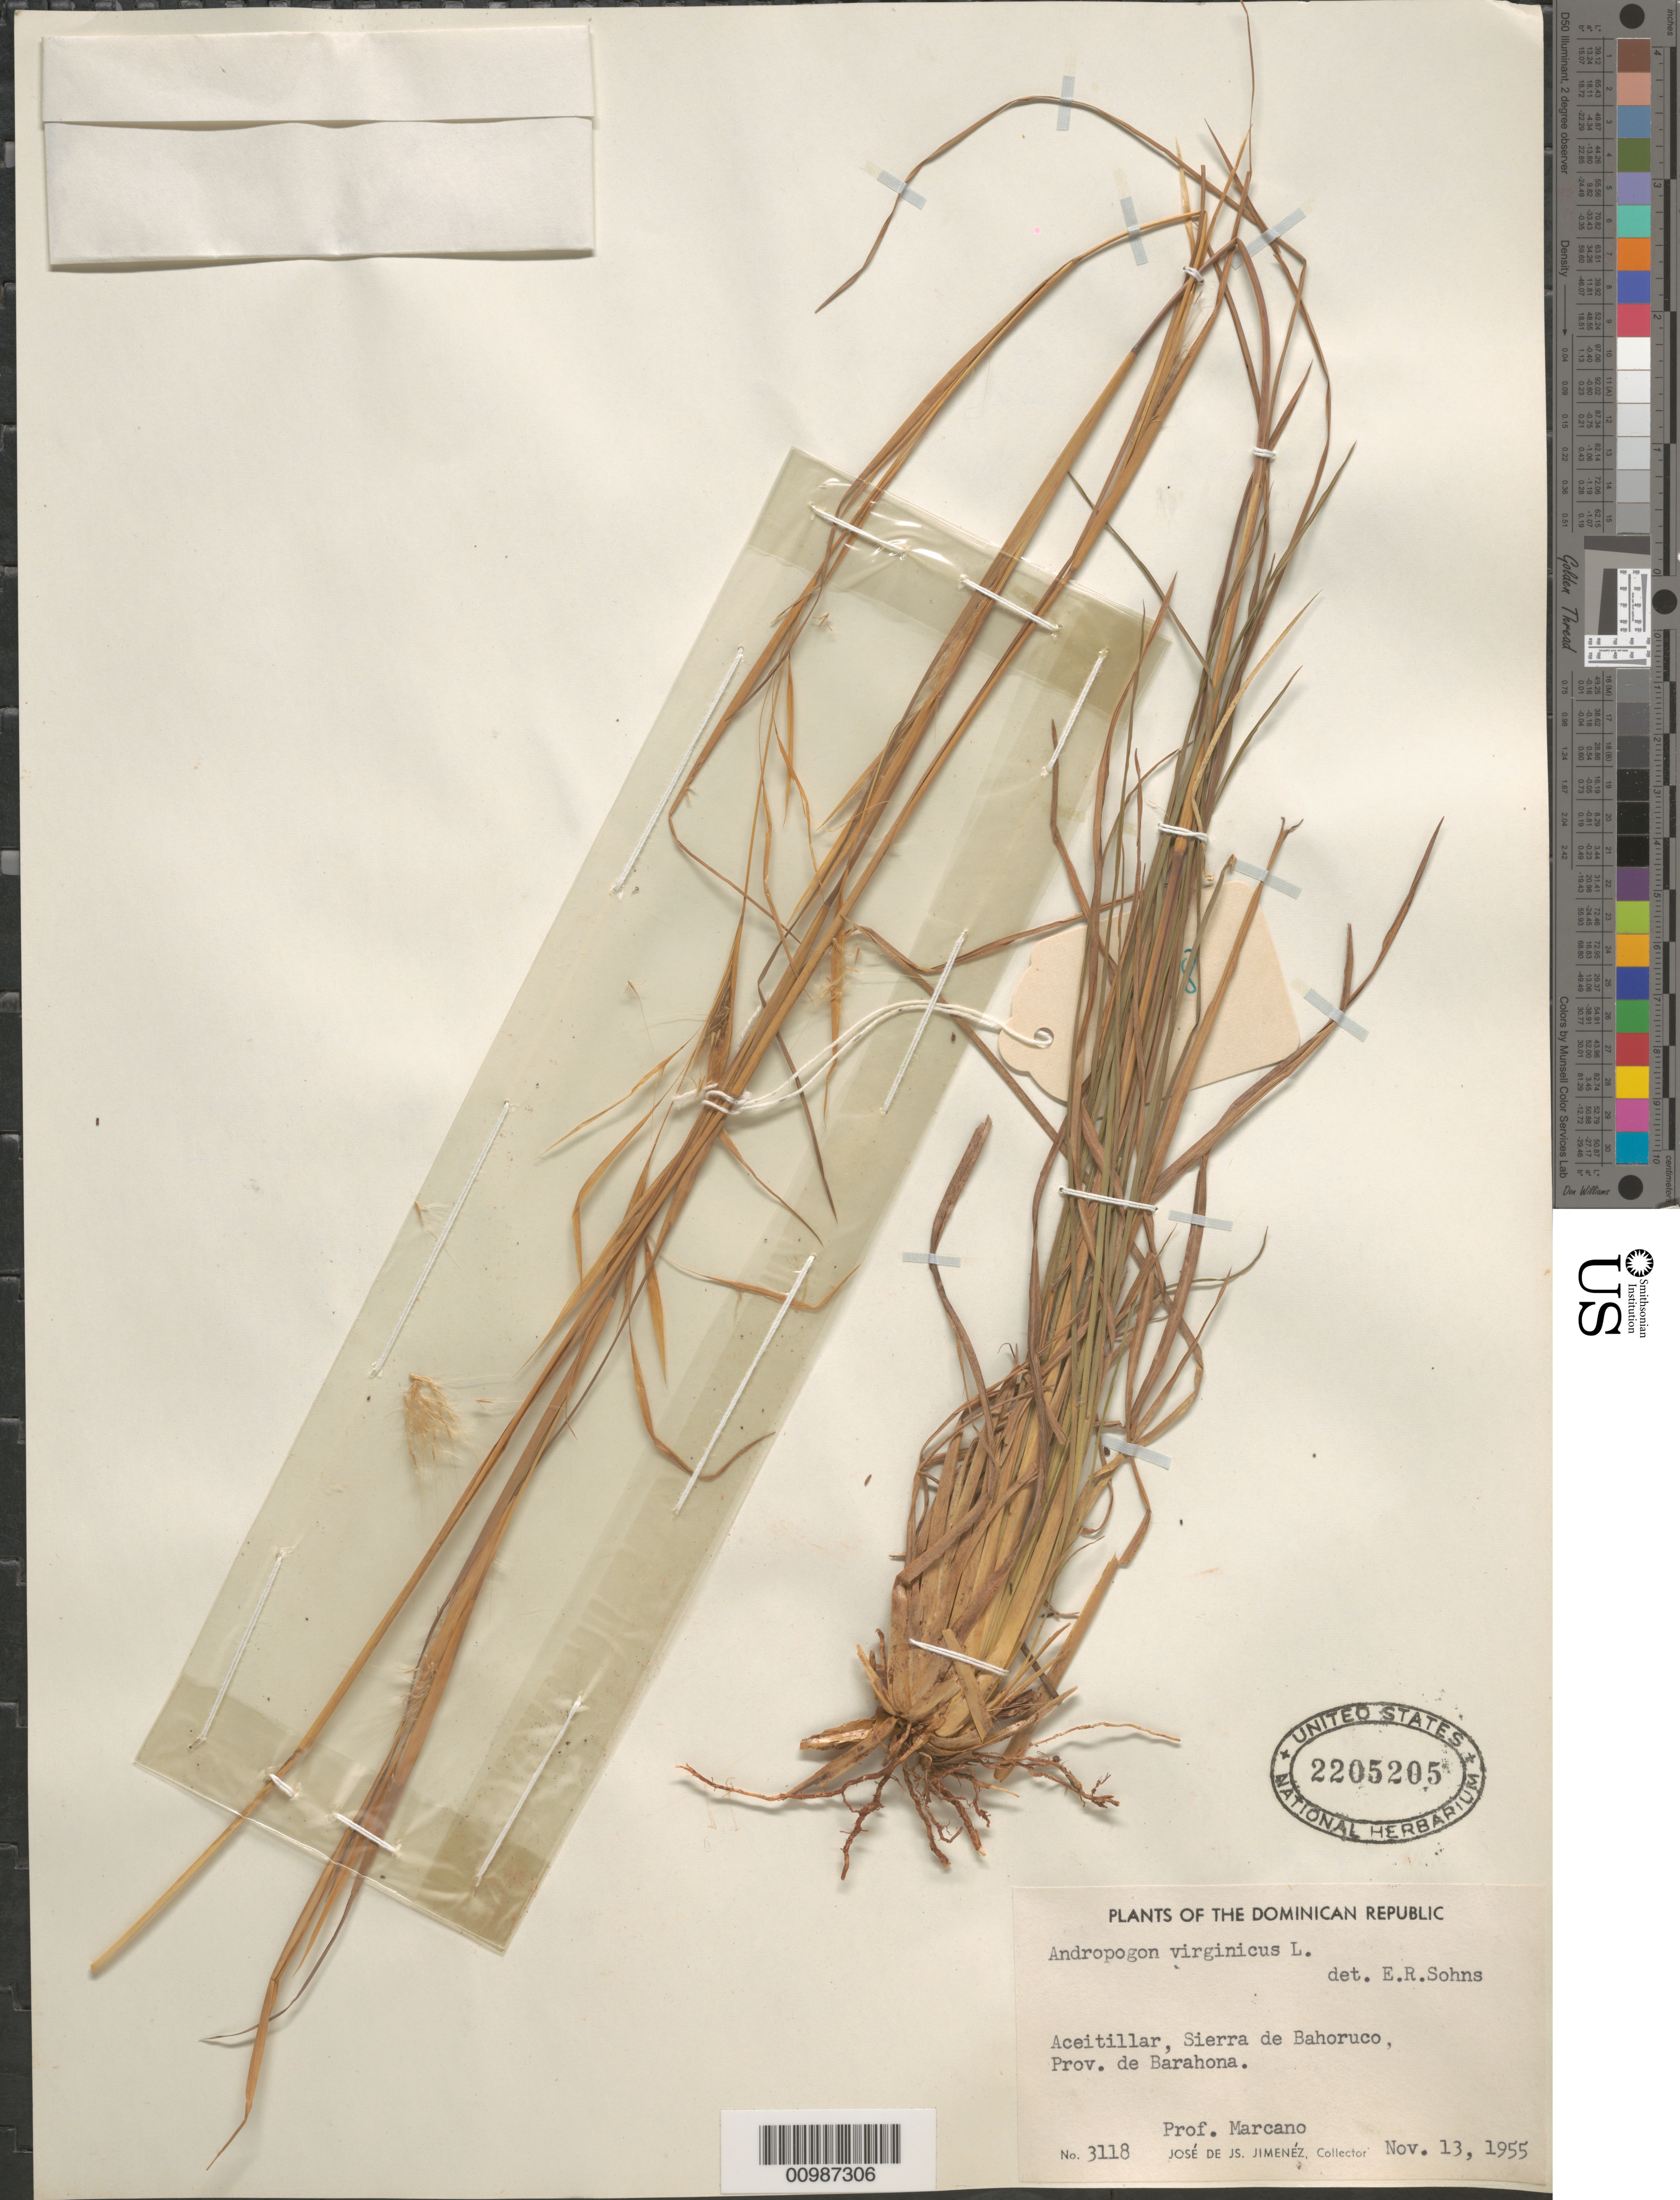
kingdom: Plantae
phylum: Tracheophyta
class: Liliopsida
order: Poales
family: Poaceae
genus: Andropogon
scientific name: Andropogon virginicus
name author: L.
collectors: E. J. Marcano F. & J. J. Jiménez Almonte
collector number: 3118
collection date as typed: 13 Nov 1955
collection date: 1955-11-13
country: Dominican Republic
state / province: Barahona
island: Hispaniola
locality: Aceitillar, Sierra de Bahoruco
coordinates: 0 N, 0 E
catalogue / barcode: US 2205205